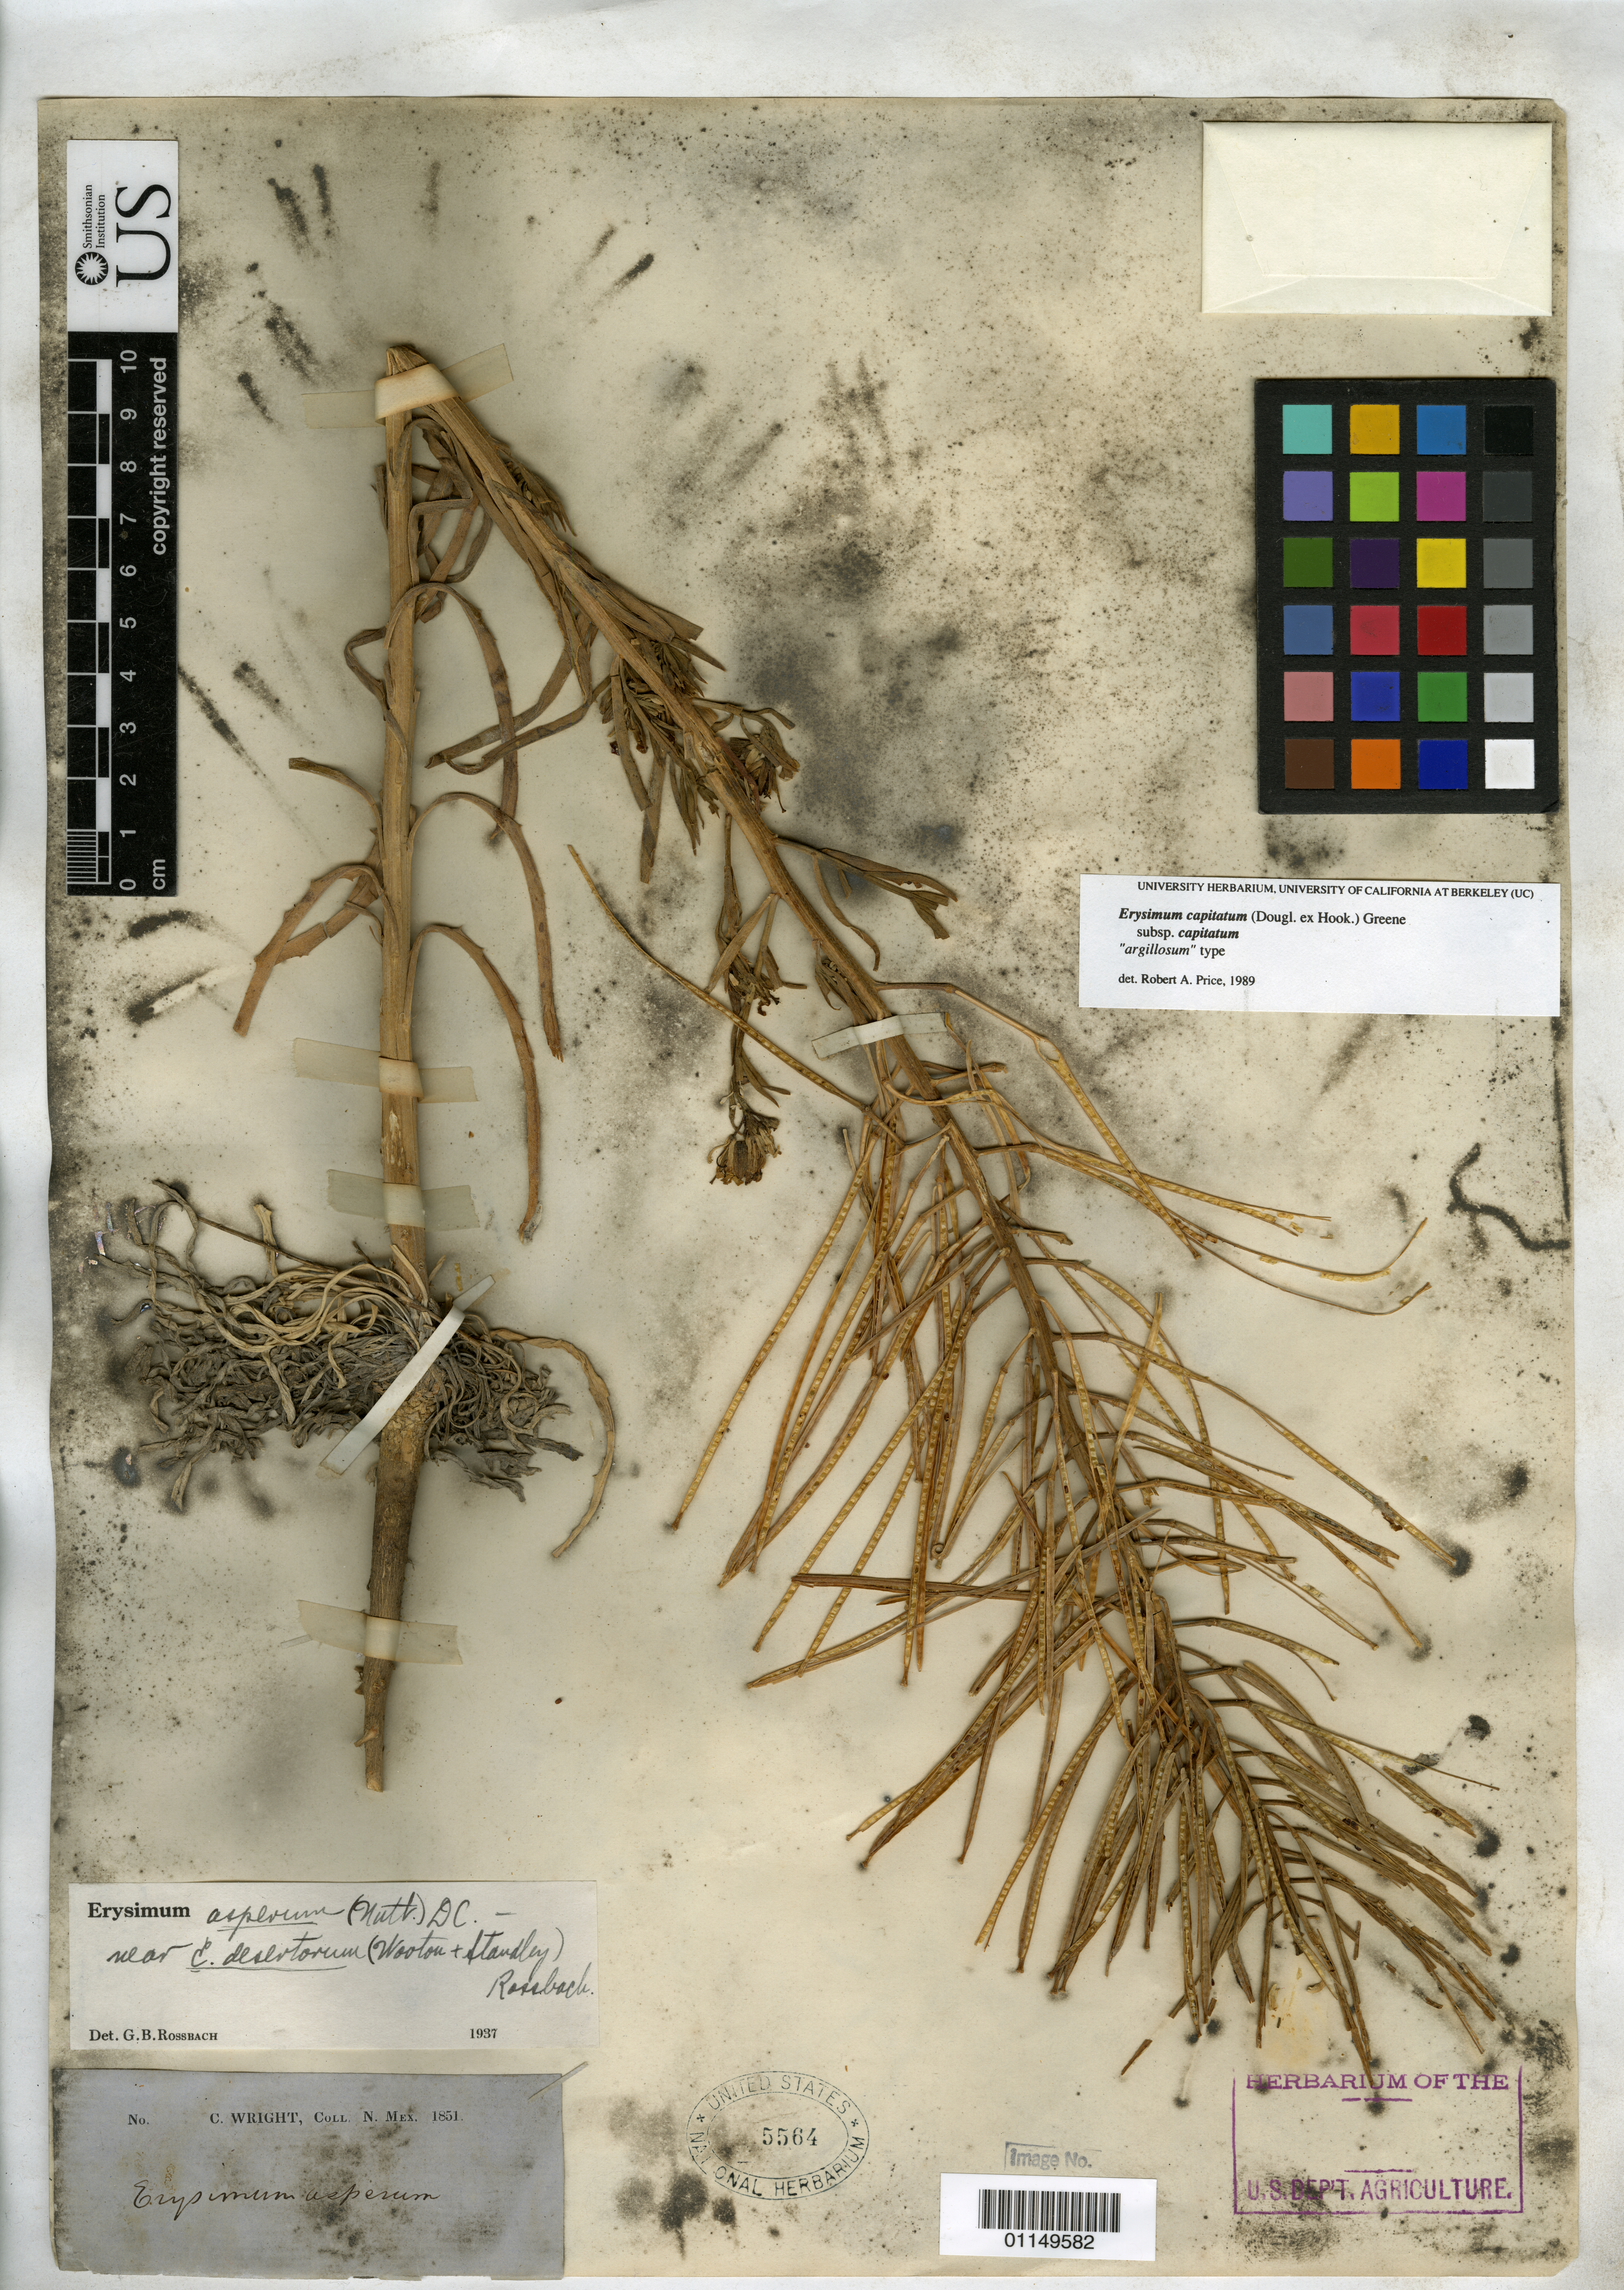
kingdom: Plantae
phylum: Tracheophyta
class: Magnoliopsida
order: Brassicales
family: Brassicaceae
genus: Erysimum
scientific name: Erysimum capitatum subsp. capitatum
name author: (Douglas ex Hook.) Greene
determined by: Price, R.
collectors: C. Wright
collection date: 1851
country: United States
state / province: New Mexico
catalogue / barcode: US 5564